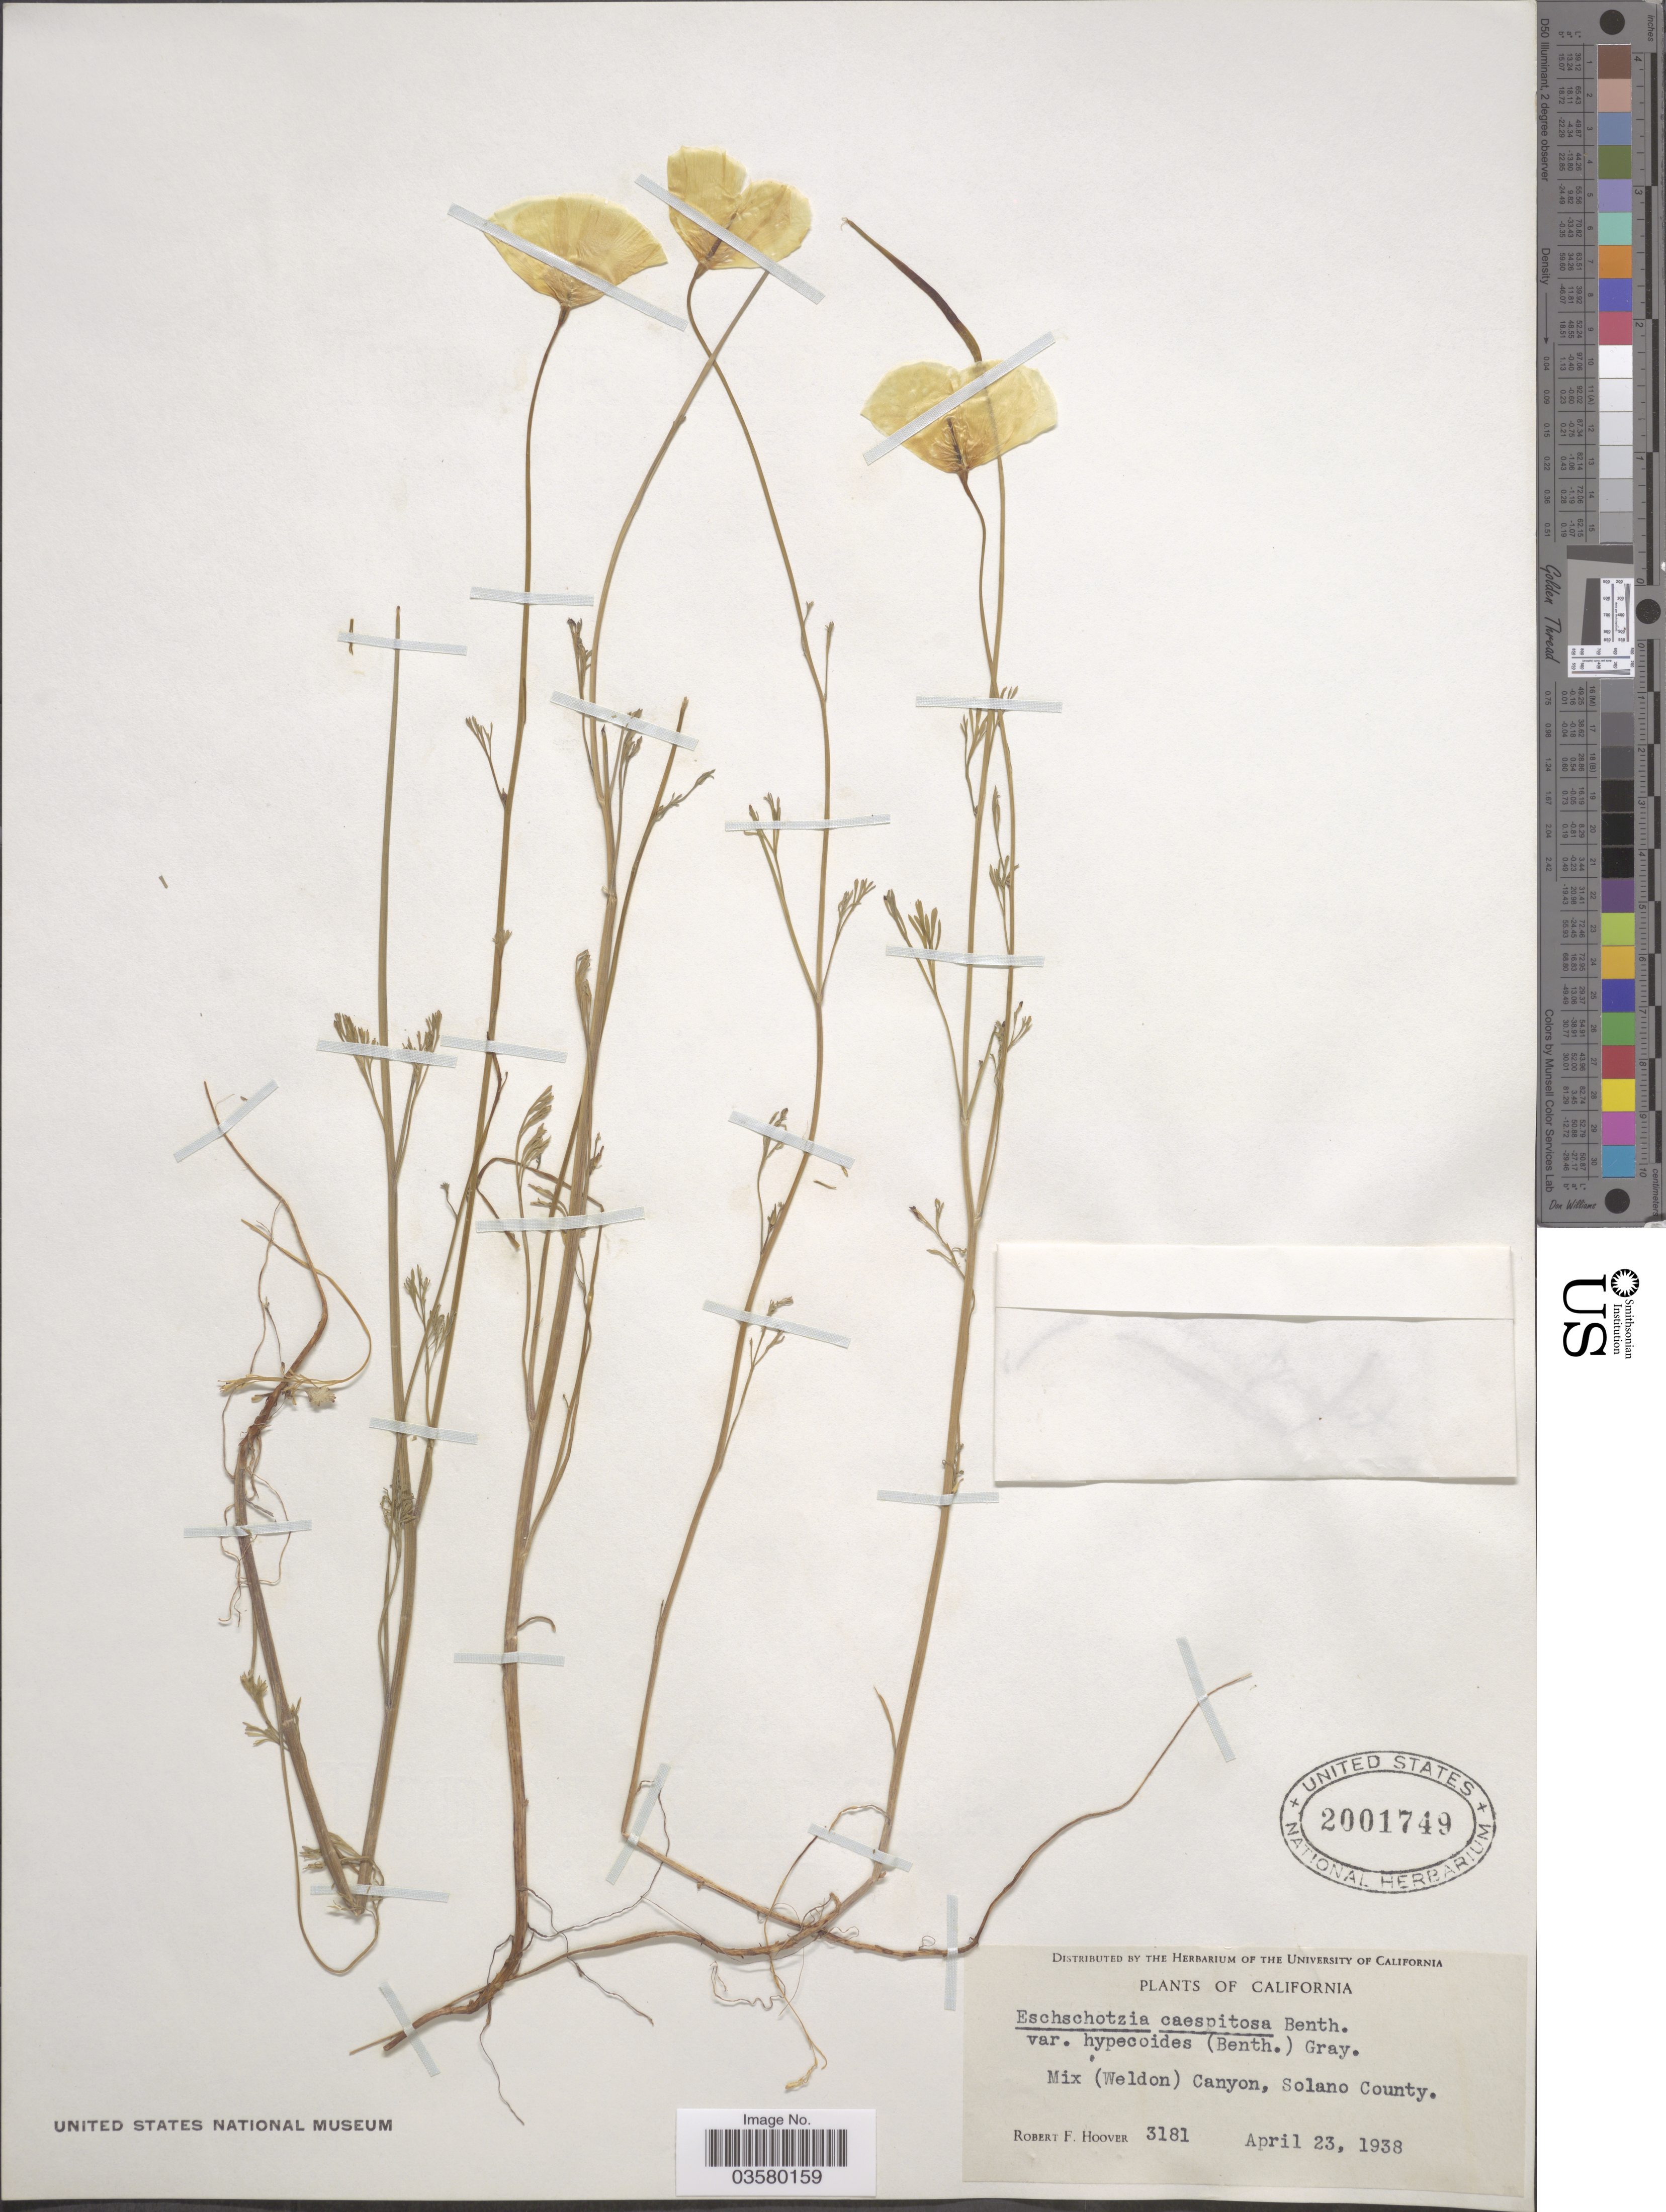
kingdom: Plantae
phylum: Tracheophyta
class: Magnoliopsida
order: Ranunculales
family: Papaveraceae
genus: Eschscholzia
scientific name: Eschscholzia caespitosa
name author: Benth.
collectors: R. F. Hoover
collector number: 3181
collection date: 1938-04-23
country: United States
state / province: California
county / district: Solano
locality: Mix (Weldon) Canyon, Solano County.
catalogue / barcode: US 2001749